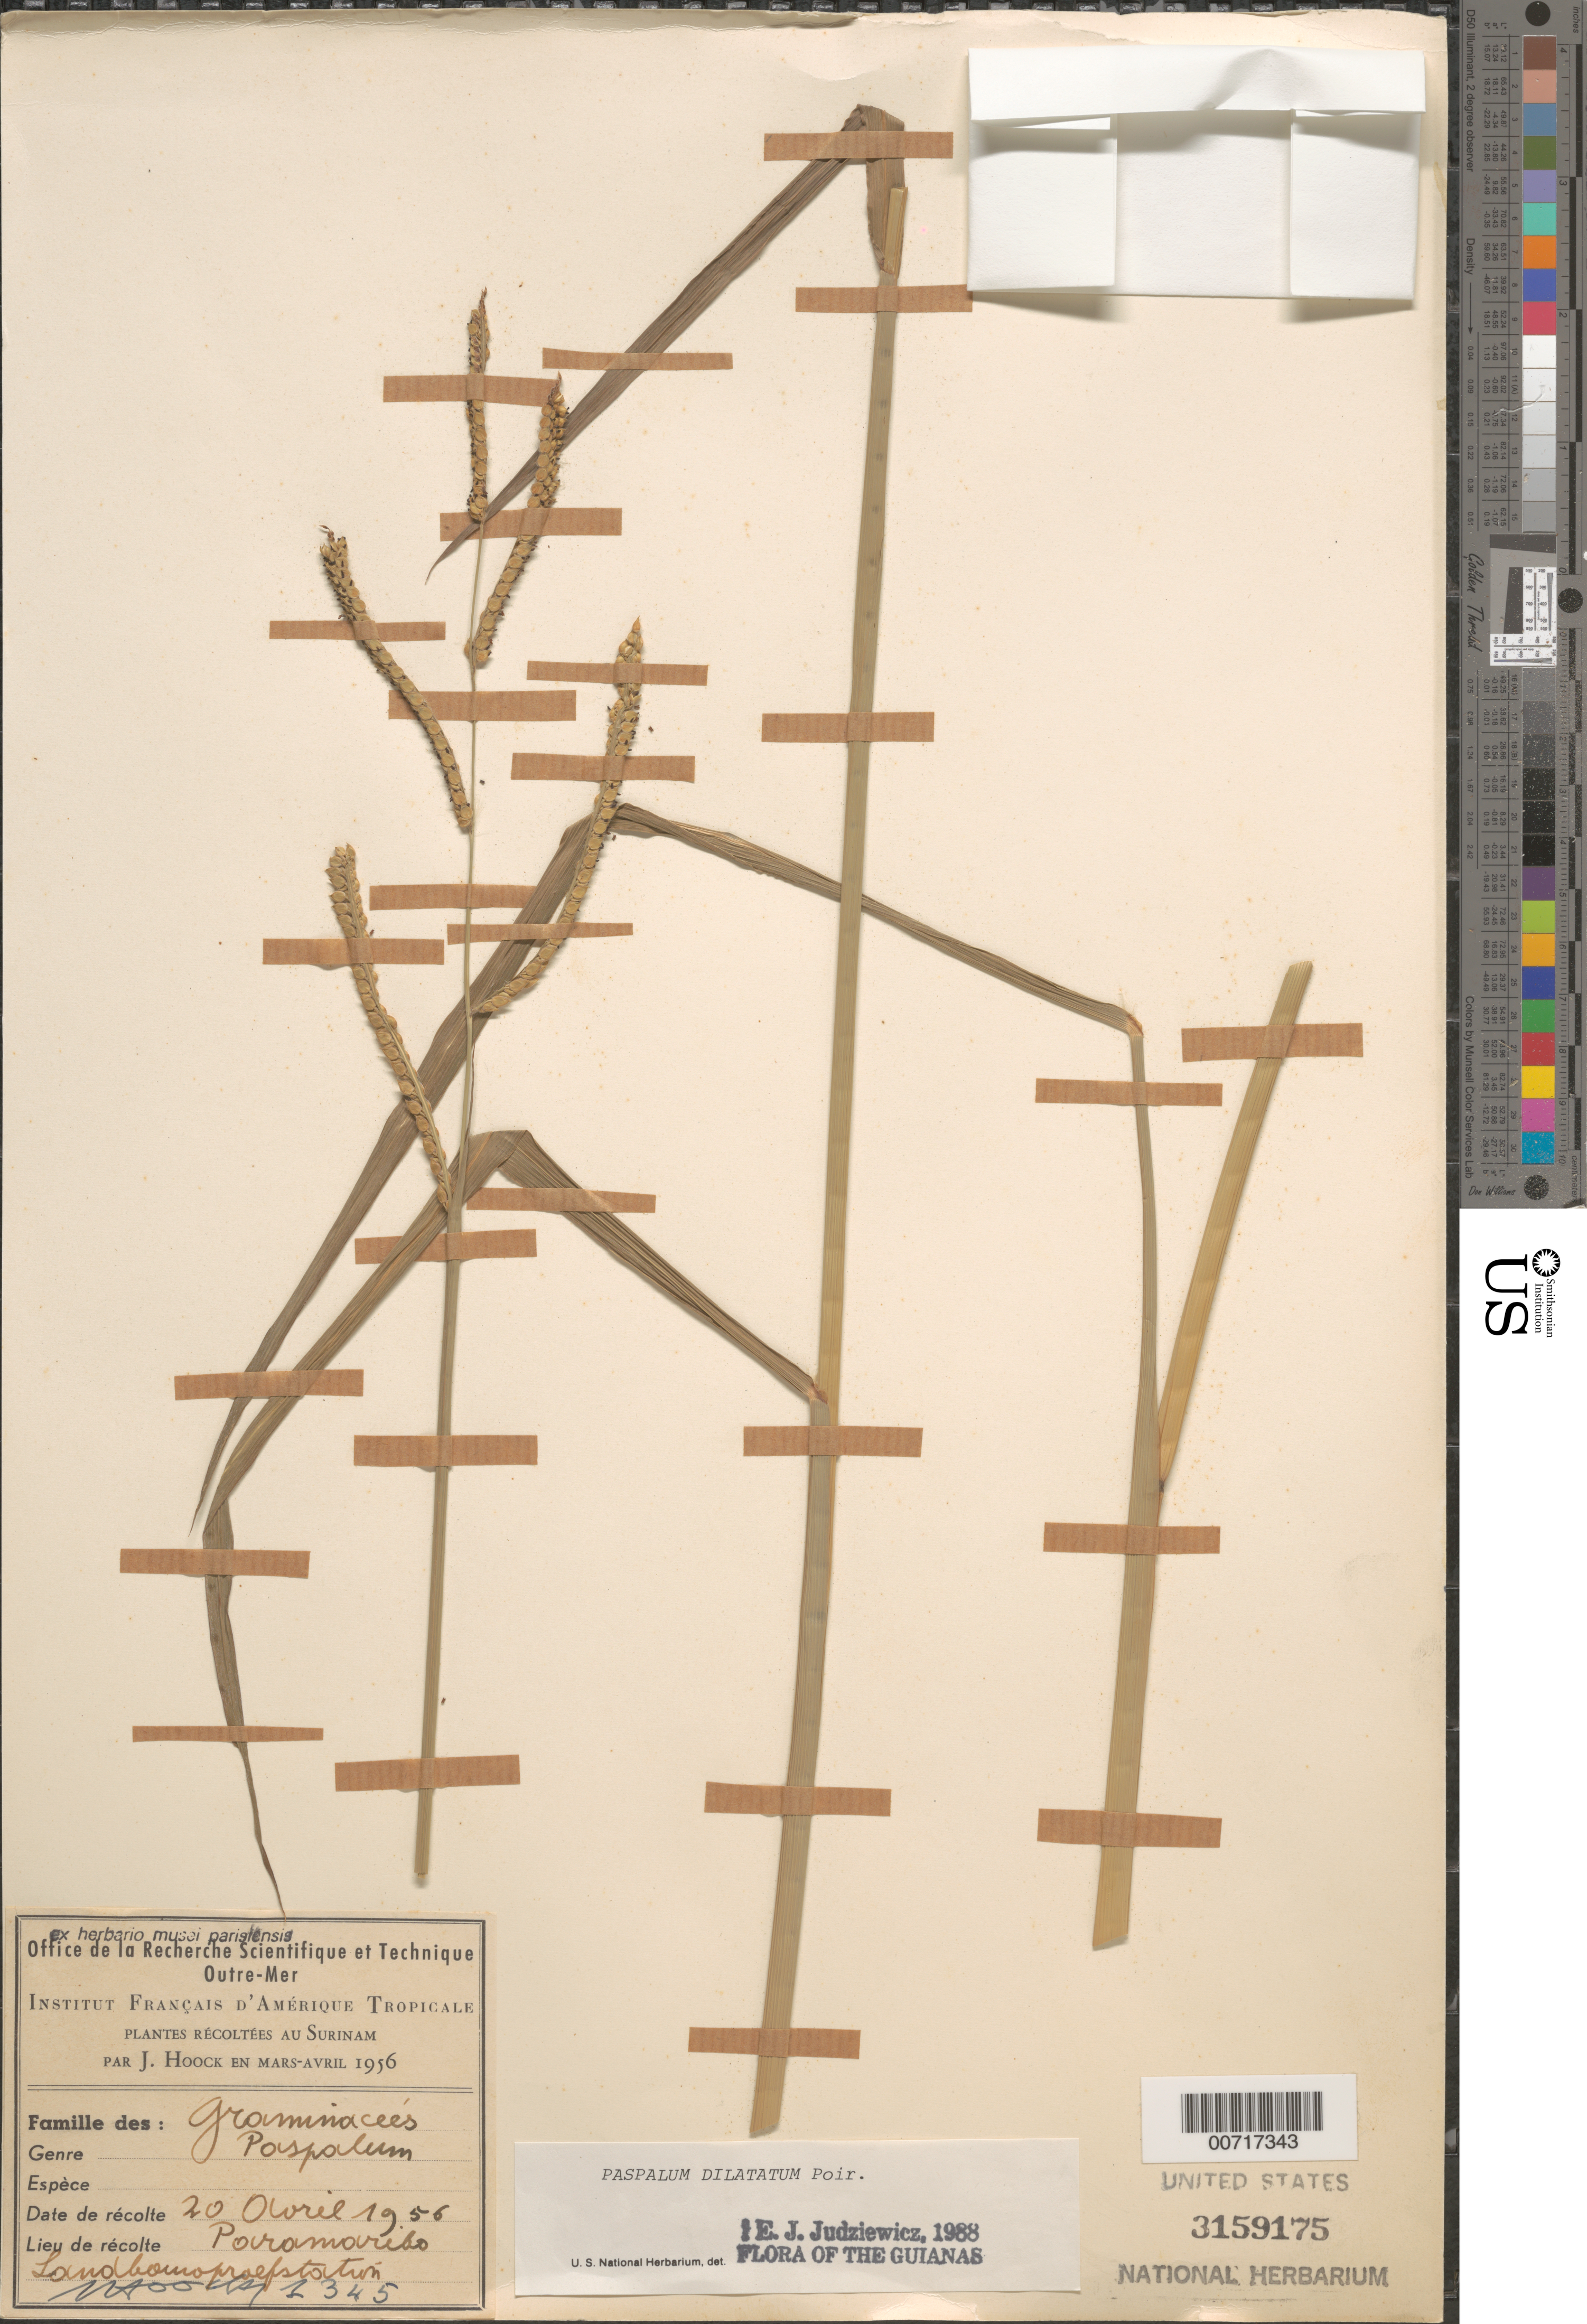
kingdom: Plantae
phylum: Tracheophyta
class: Liliopsida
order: Poales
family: Poaceae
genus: Paspalum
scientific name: Paspalum dilatatum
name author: Poir.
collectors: J. Hoock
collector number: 2345*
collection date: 1956-04-20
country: Suriname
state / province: Paramaribo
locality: Landbouwproefstation.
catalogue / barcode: US 3159175